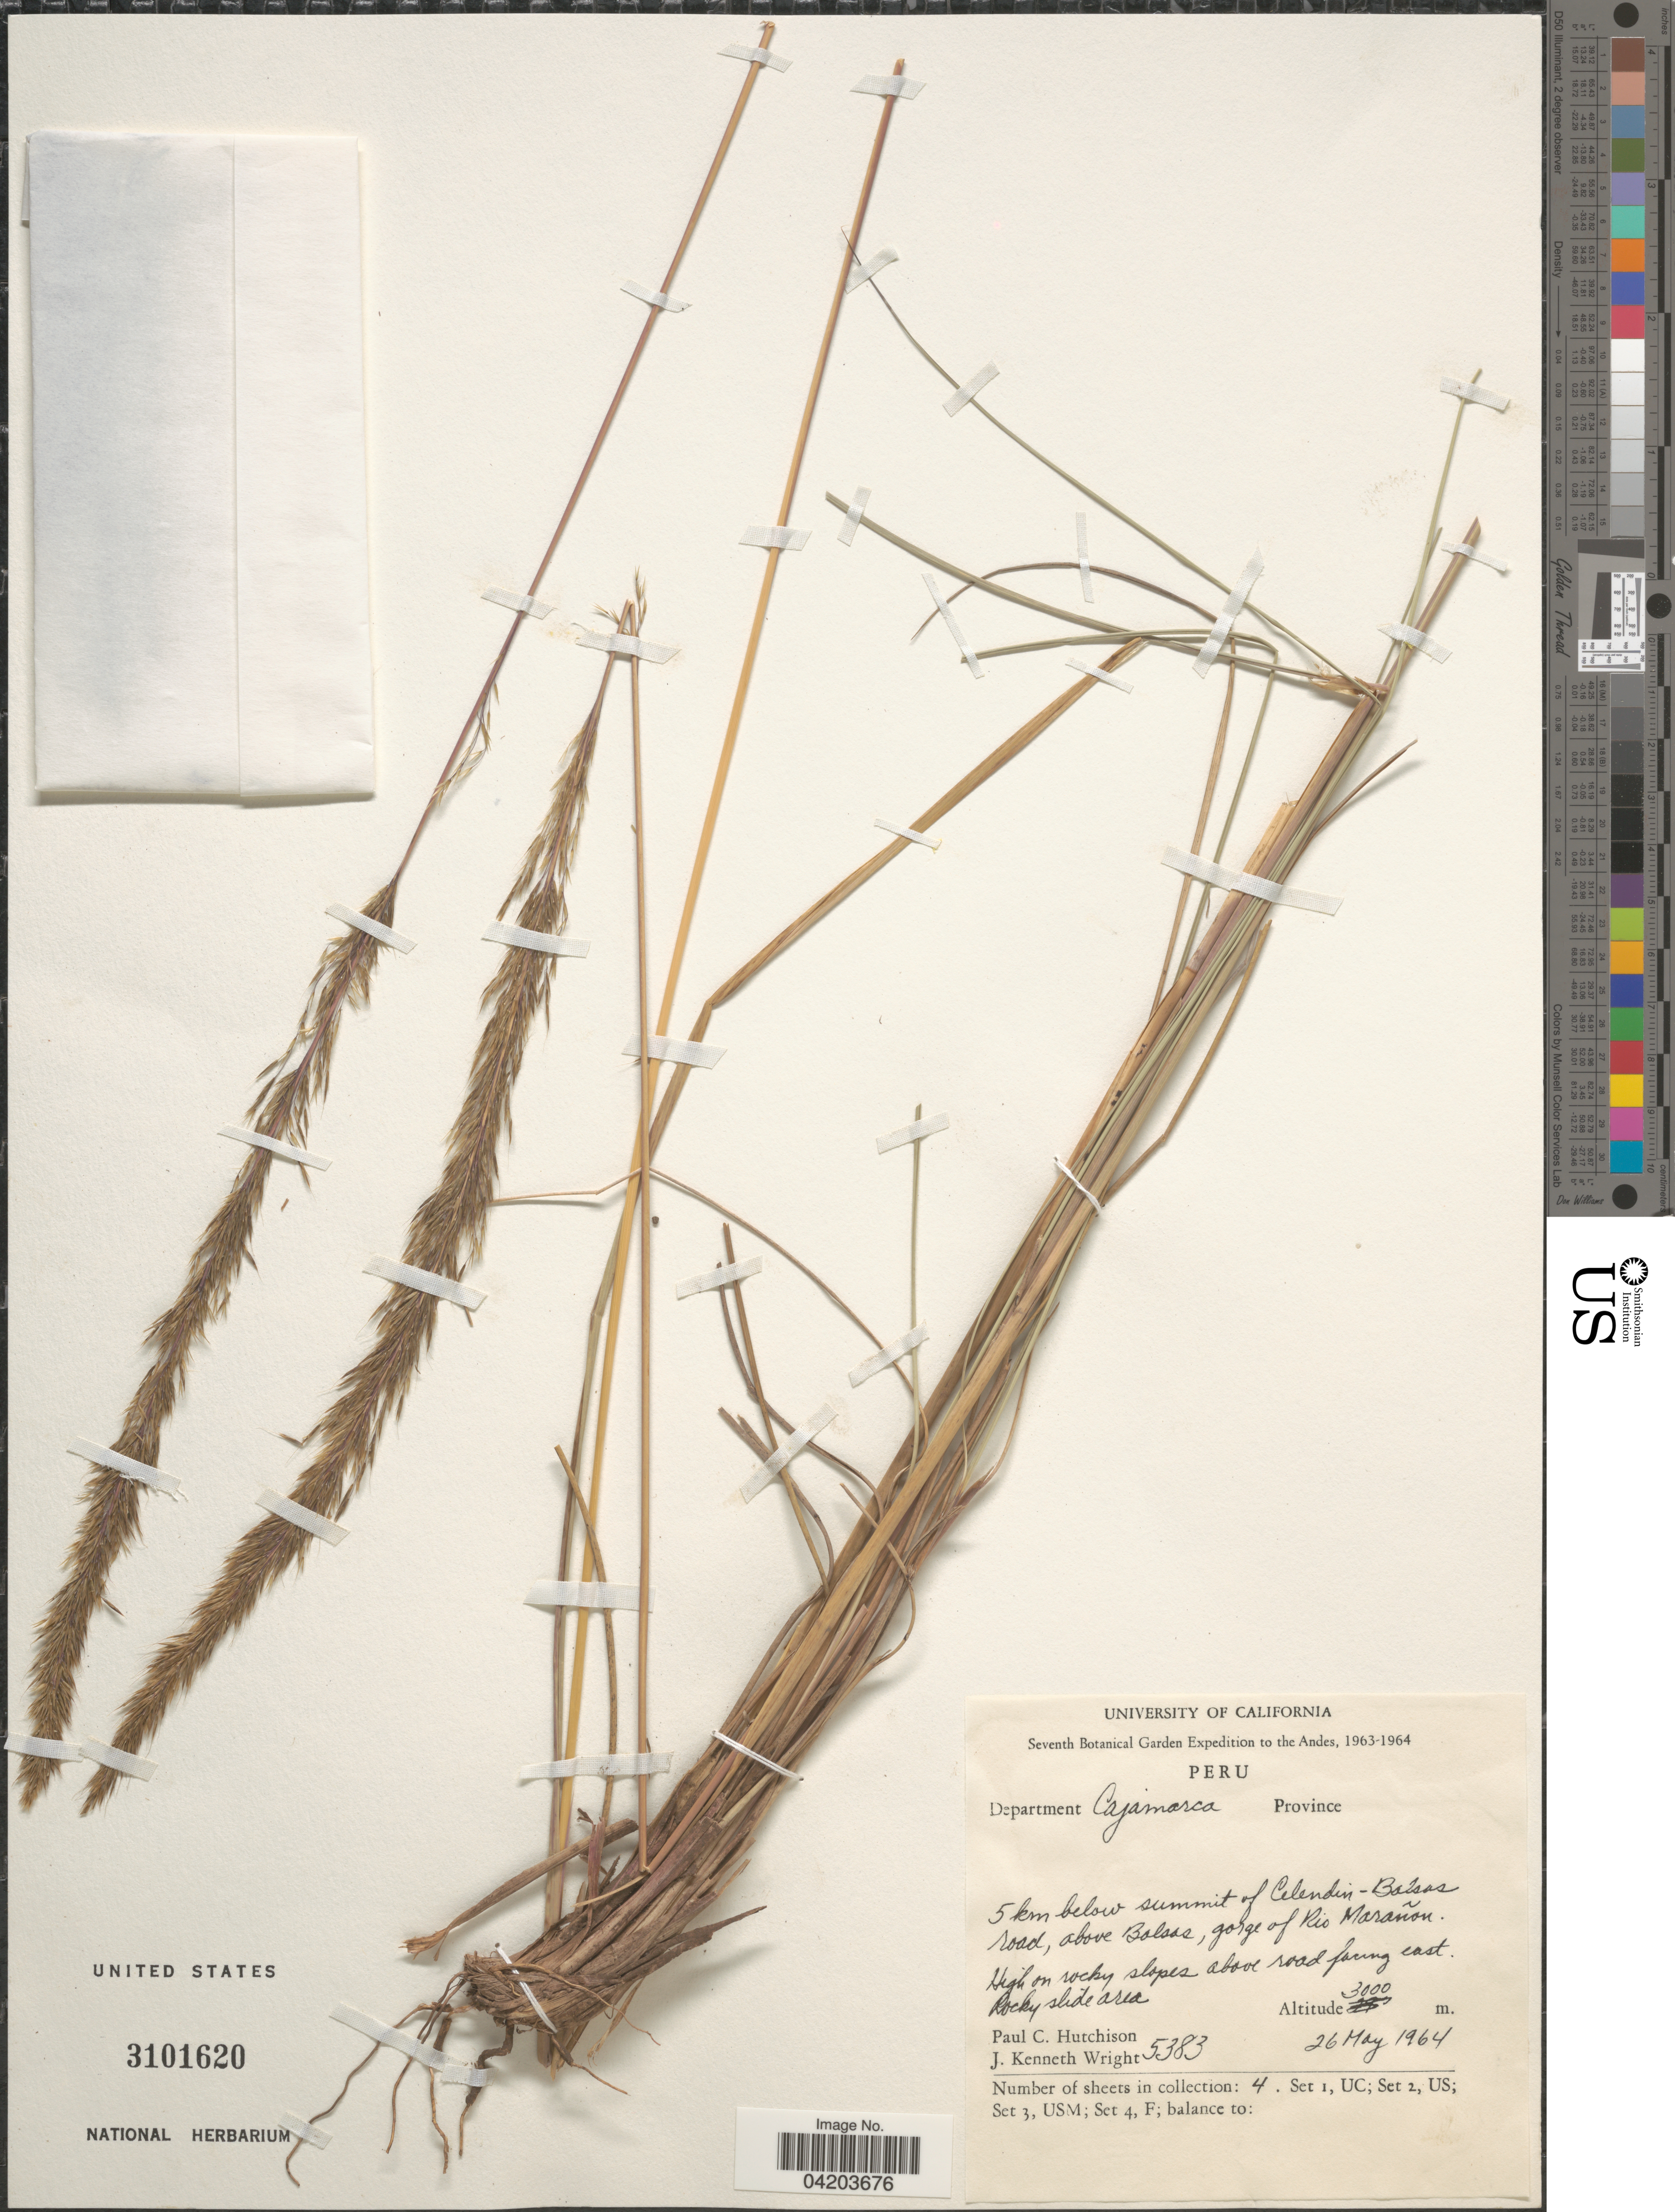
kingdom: Plantae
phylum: Tracheophyta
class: Liliopsida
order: Poales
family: Poaceae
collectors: P. C. Hutchison & J. K. Wright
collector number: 5383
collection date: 1964-05-26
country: Peru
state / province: Cajamarca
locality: Seventh Botanical Garden Expedition to the Andes, 1963-1964. Department Cajamarca. 5 km below summit of Celendin-Balsas road, above Balsas, gorge of Rio Marañon.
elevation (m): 3000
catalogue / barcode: US 3101620